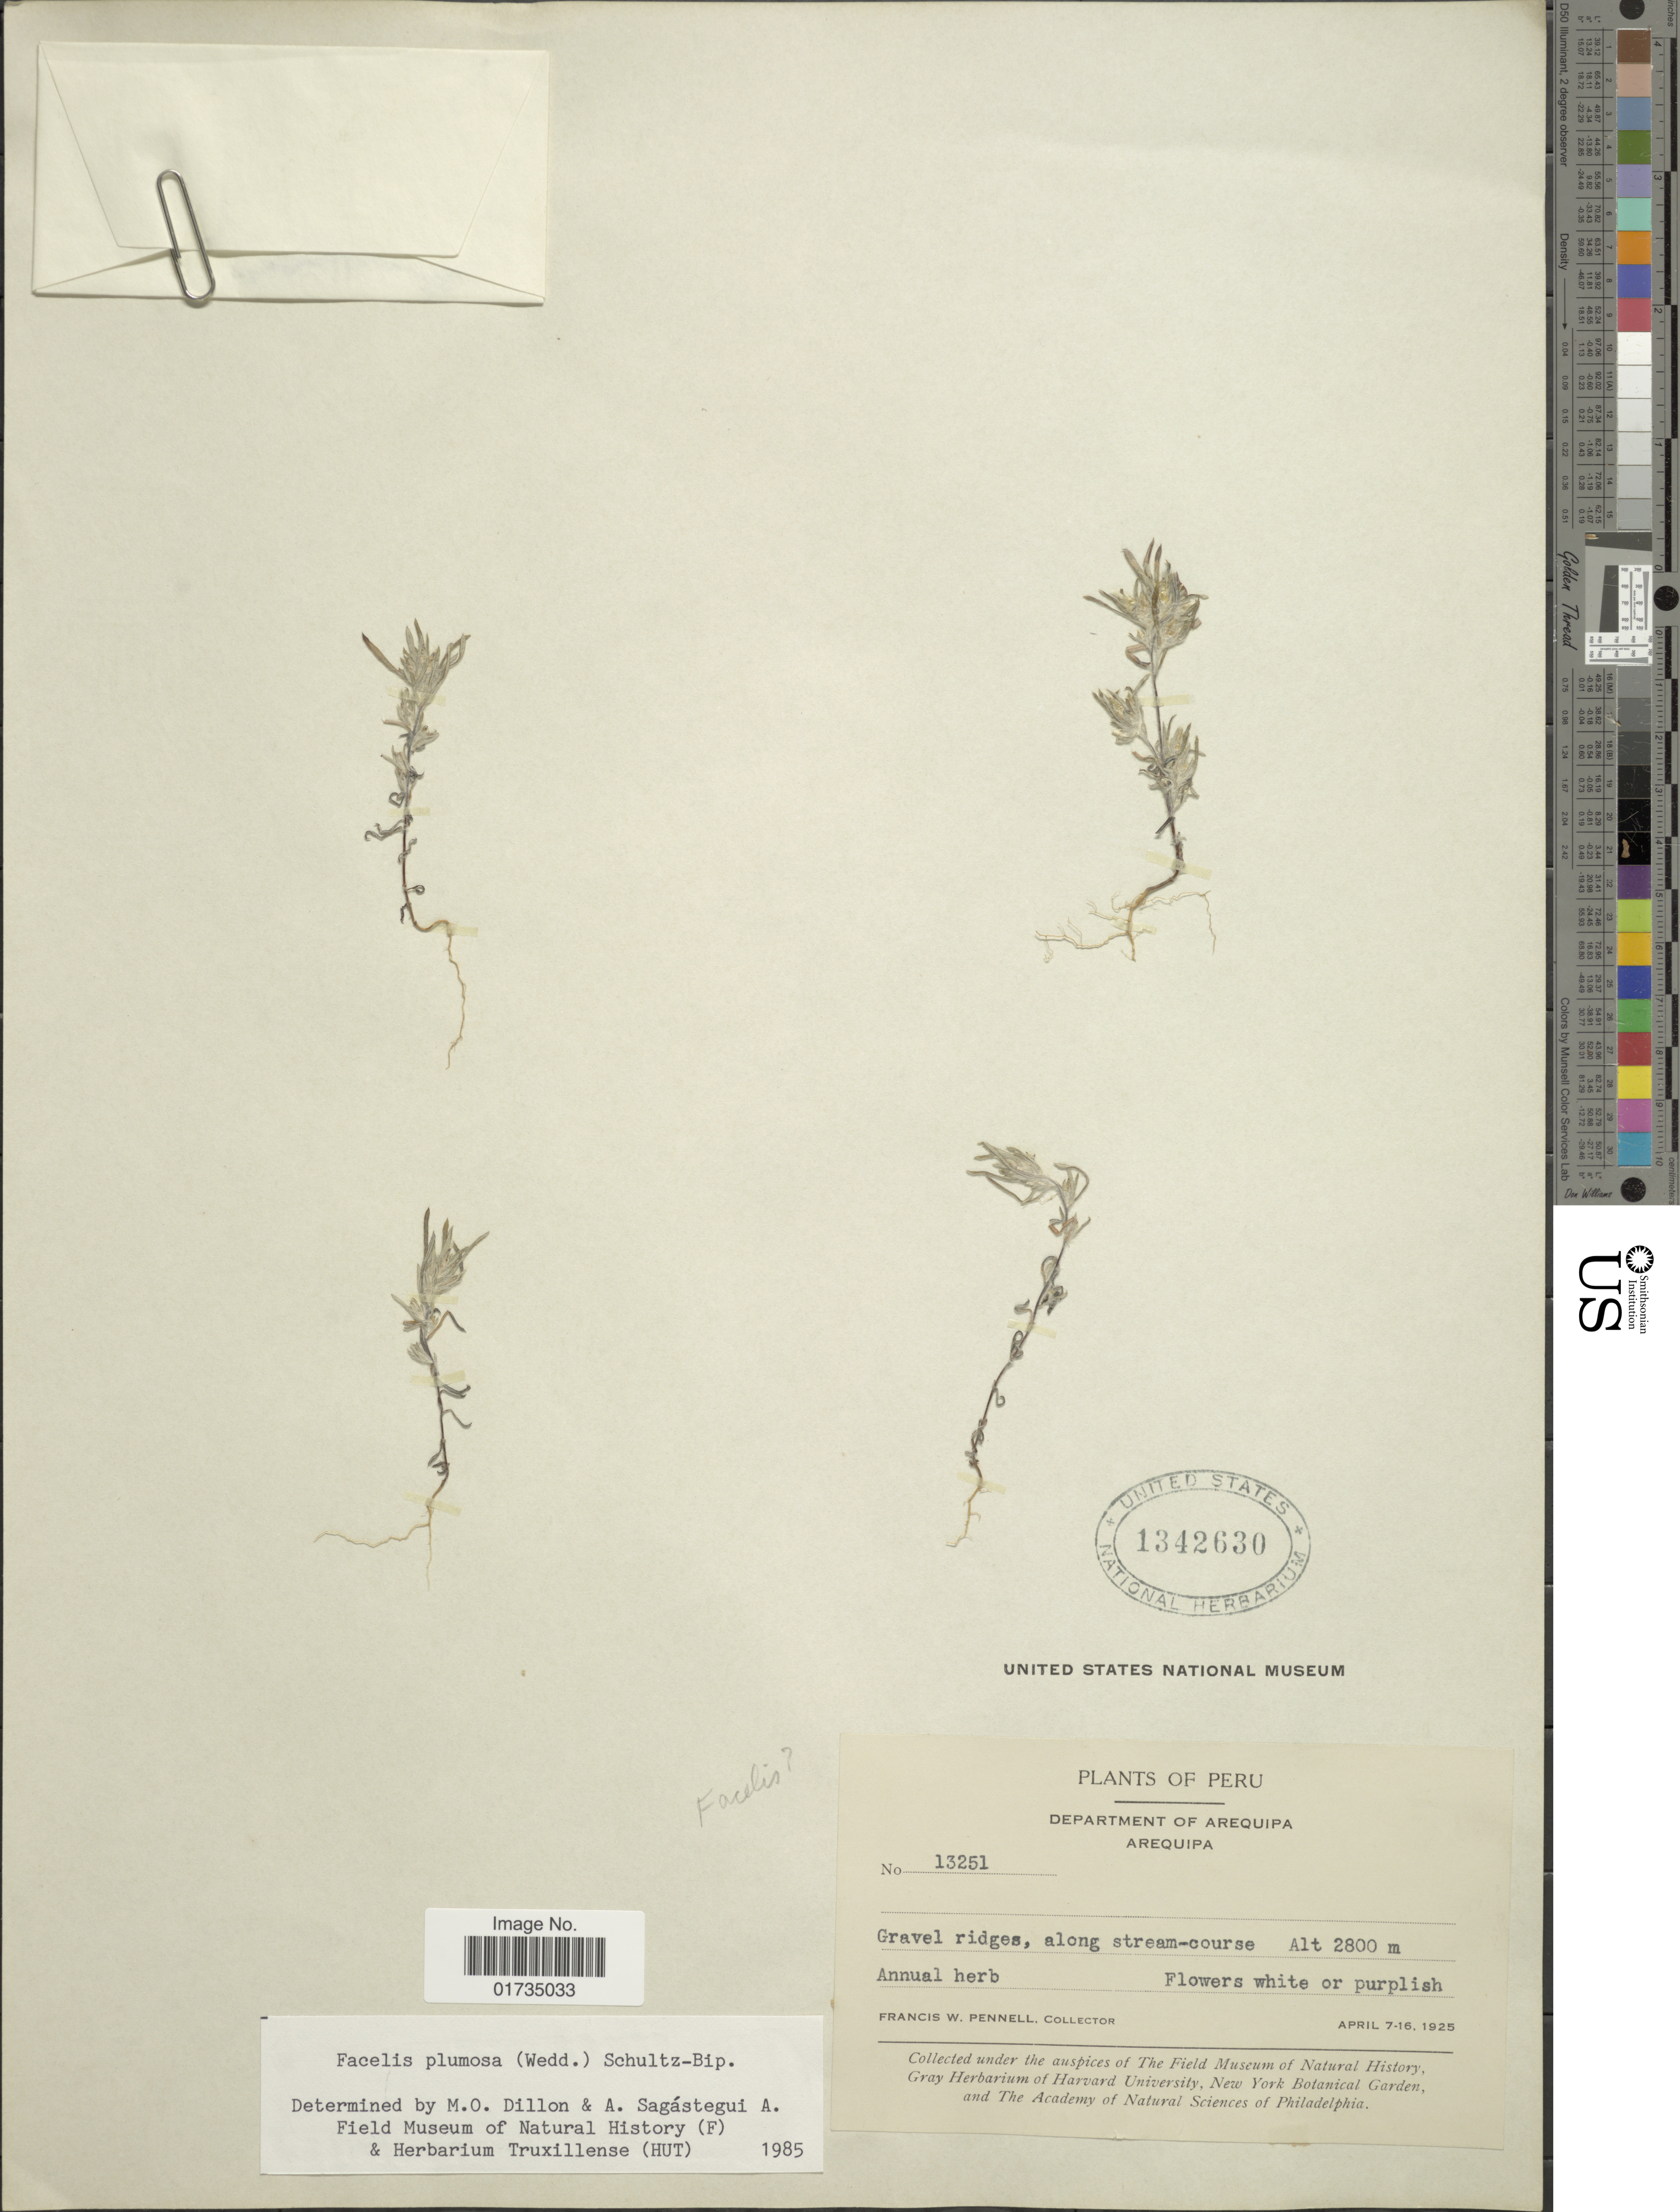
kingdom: Plantae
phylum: Tracheophyta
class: Magnoliopsida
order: Asterales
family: Asteraceae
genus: Facelis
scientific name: Facelis plumosa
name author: (Wedd.) Sch. Bip.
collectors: F. W. Pennell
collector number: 13251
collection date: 1925-04-07/1925-04-16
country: Peru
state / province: Arequipa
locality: Peru. Department of Arequipa. Arequipa. Gravel ridges, along stream-course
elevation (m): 2800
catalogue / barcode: US 1342630